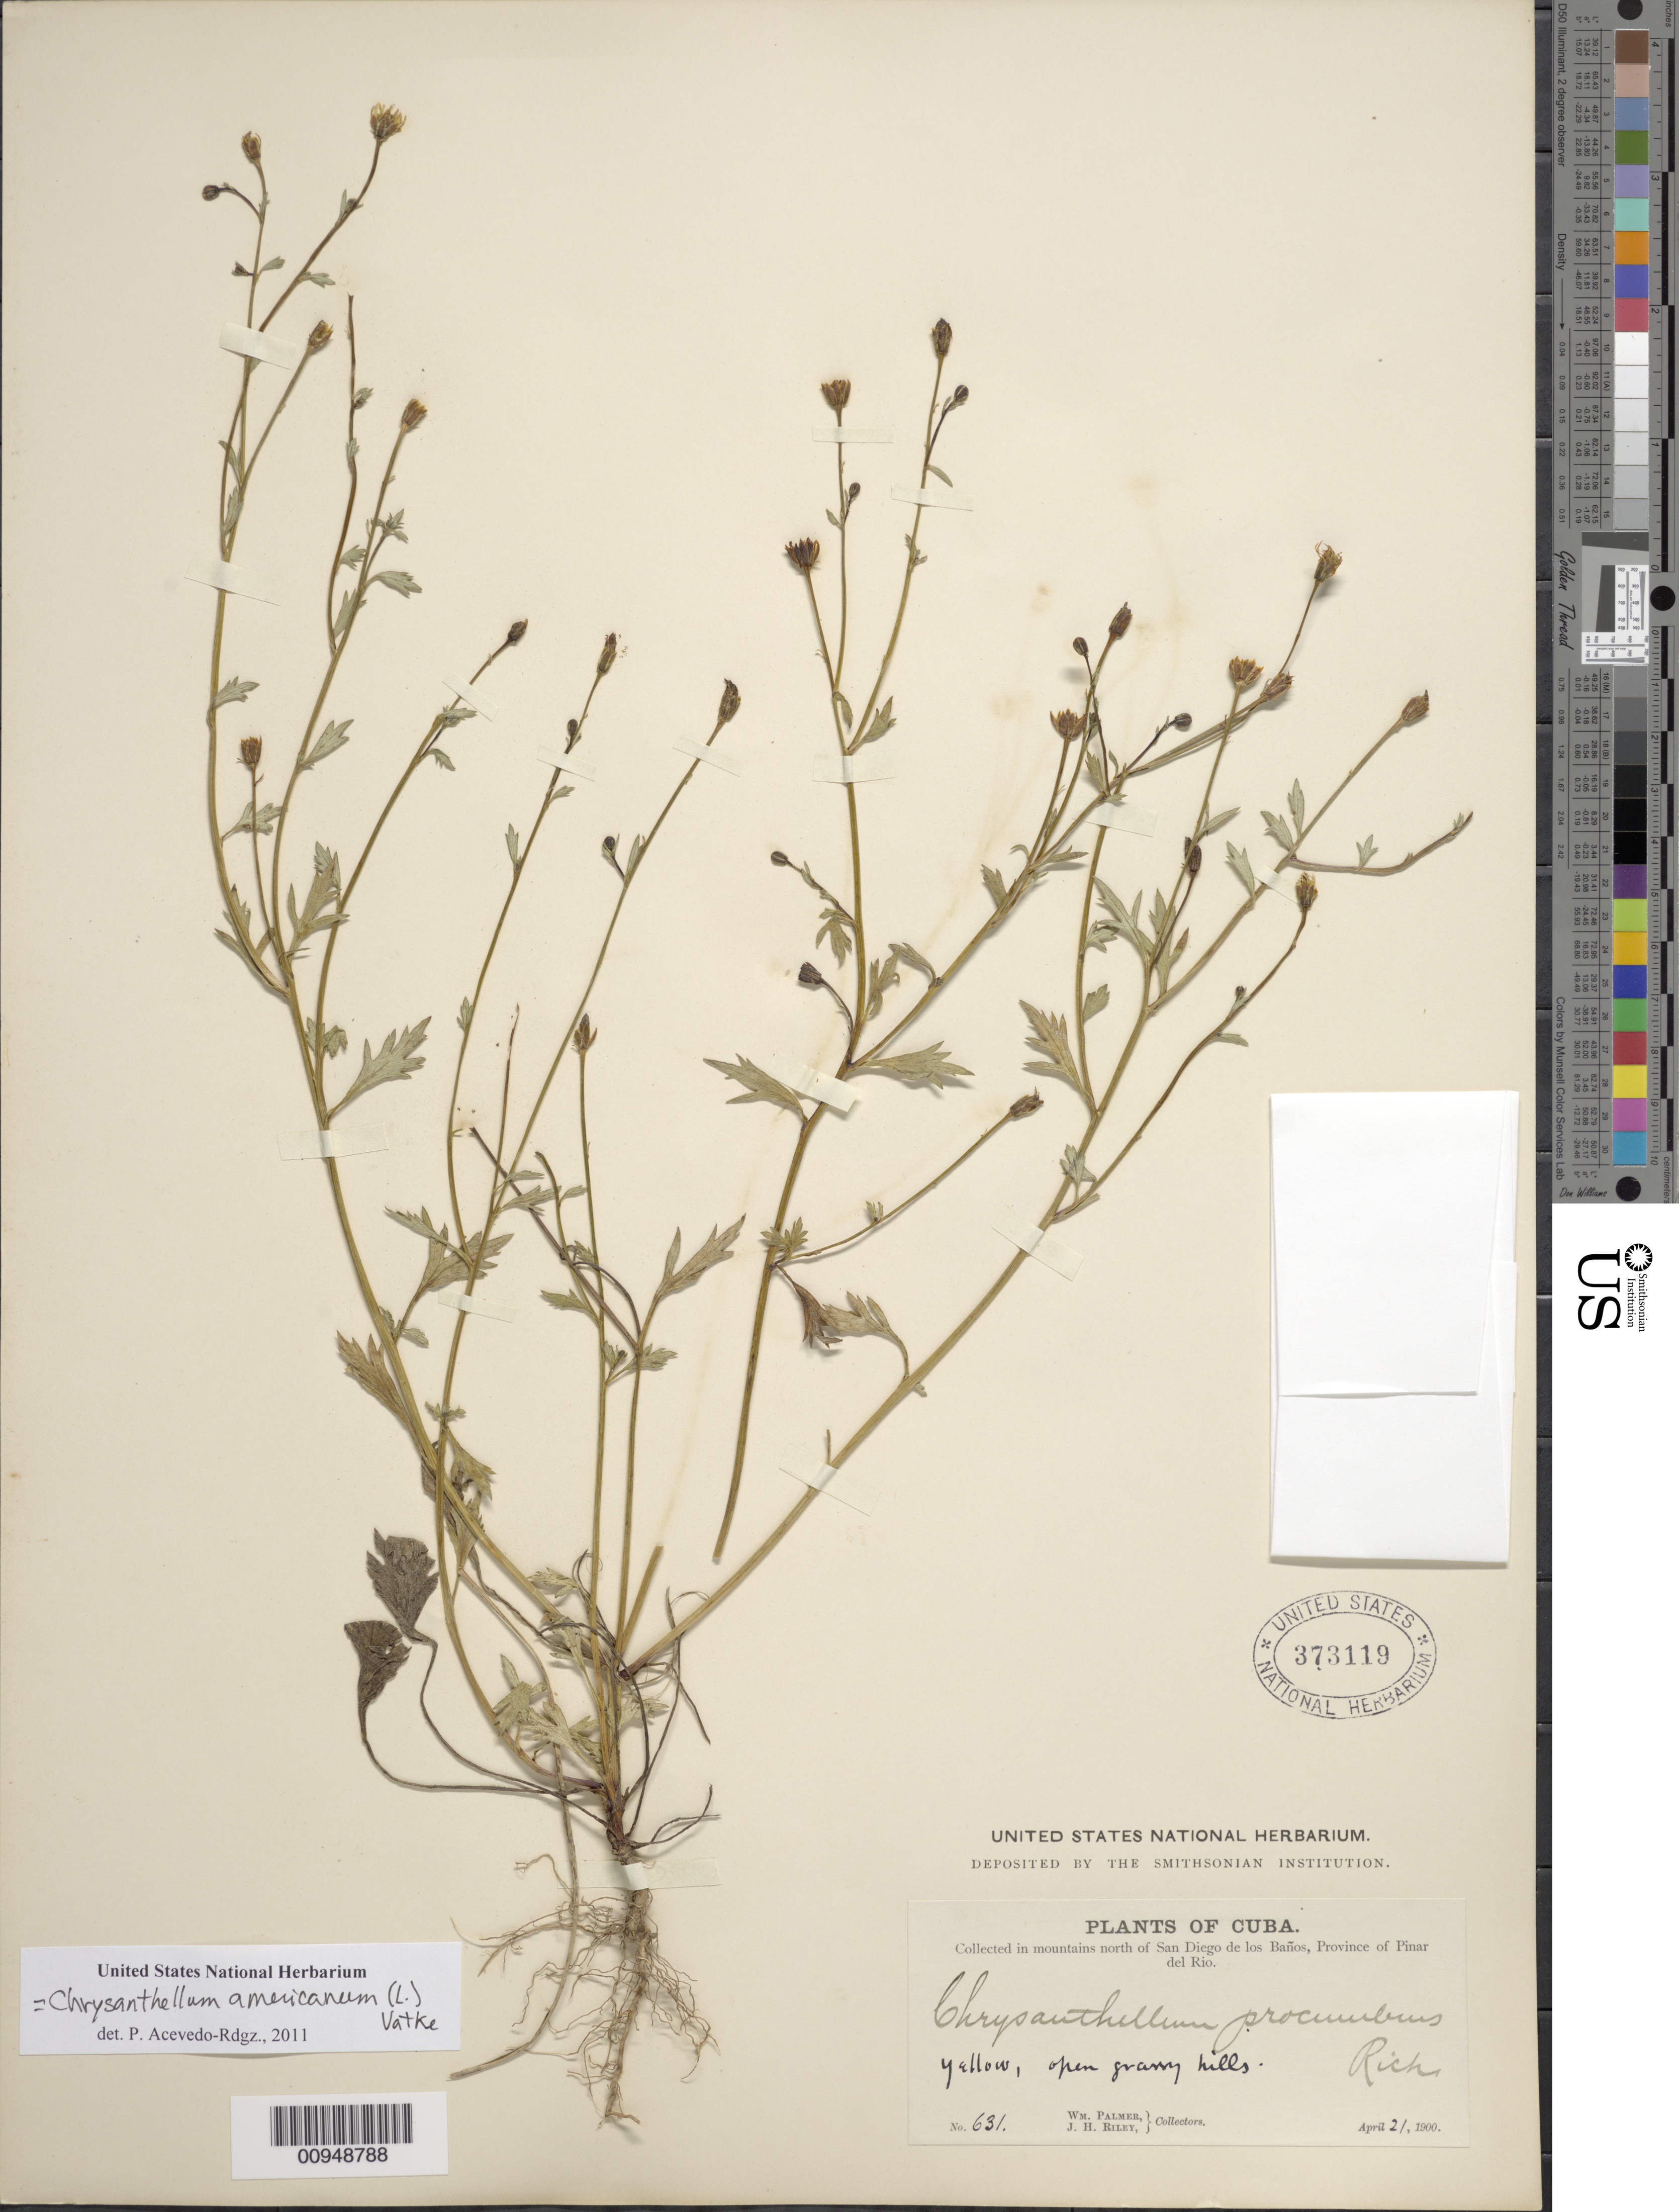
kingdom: Plantae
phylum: Tracheophyta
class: Magnoliopsida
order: Asterales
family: Asteraceae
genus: Chrysanthellum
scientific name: Chrysanthellum americanum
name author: (L.) Vatke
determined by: Acevedo-Rodríguez, P., (BOT), Smithsonian Institution - National Museum of Natural History (UNITED STATES)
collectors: W. Palmer & J. H. Riley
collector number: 631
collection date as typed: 21 Apr 1900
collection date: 1900-04-21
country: Cuba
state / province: Pinar del Rio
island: Cuba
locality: mountains N of San Diego de los Baños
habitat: Open grassy hills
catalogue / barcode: US 373119